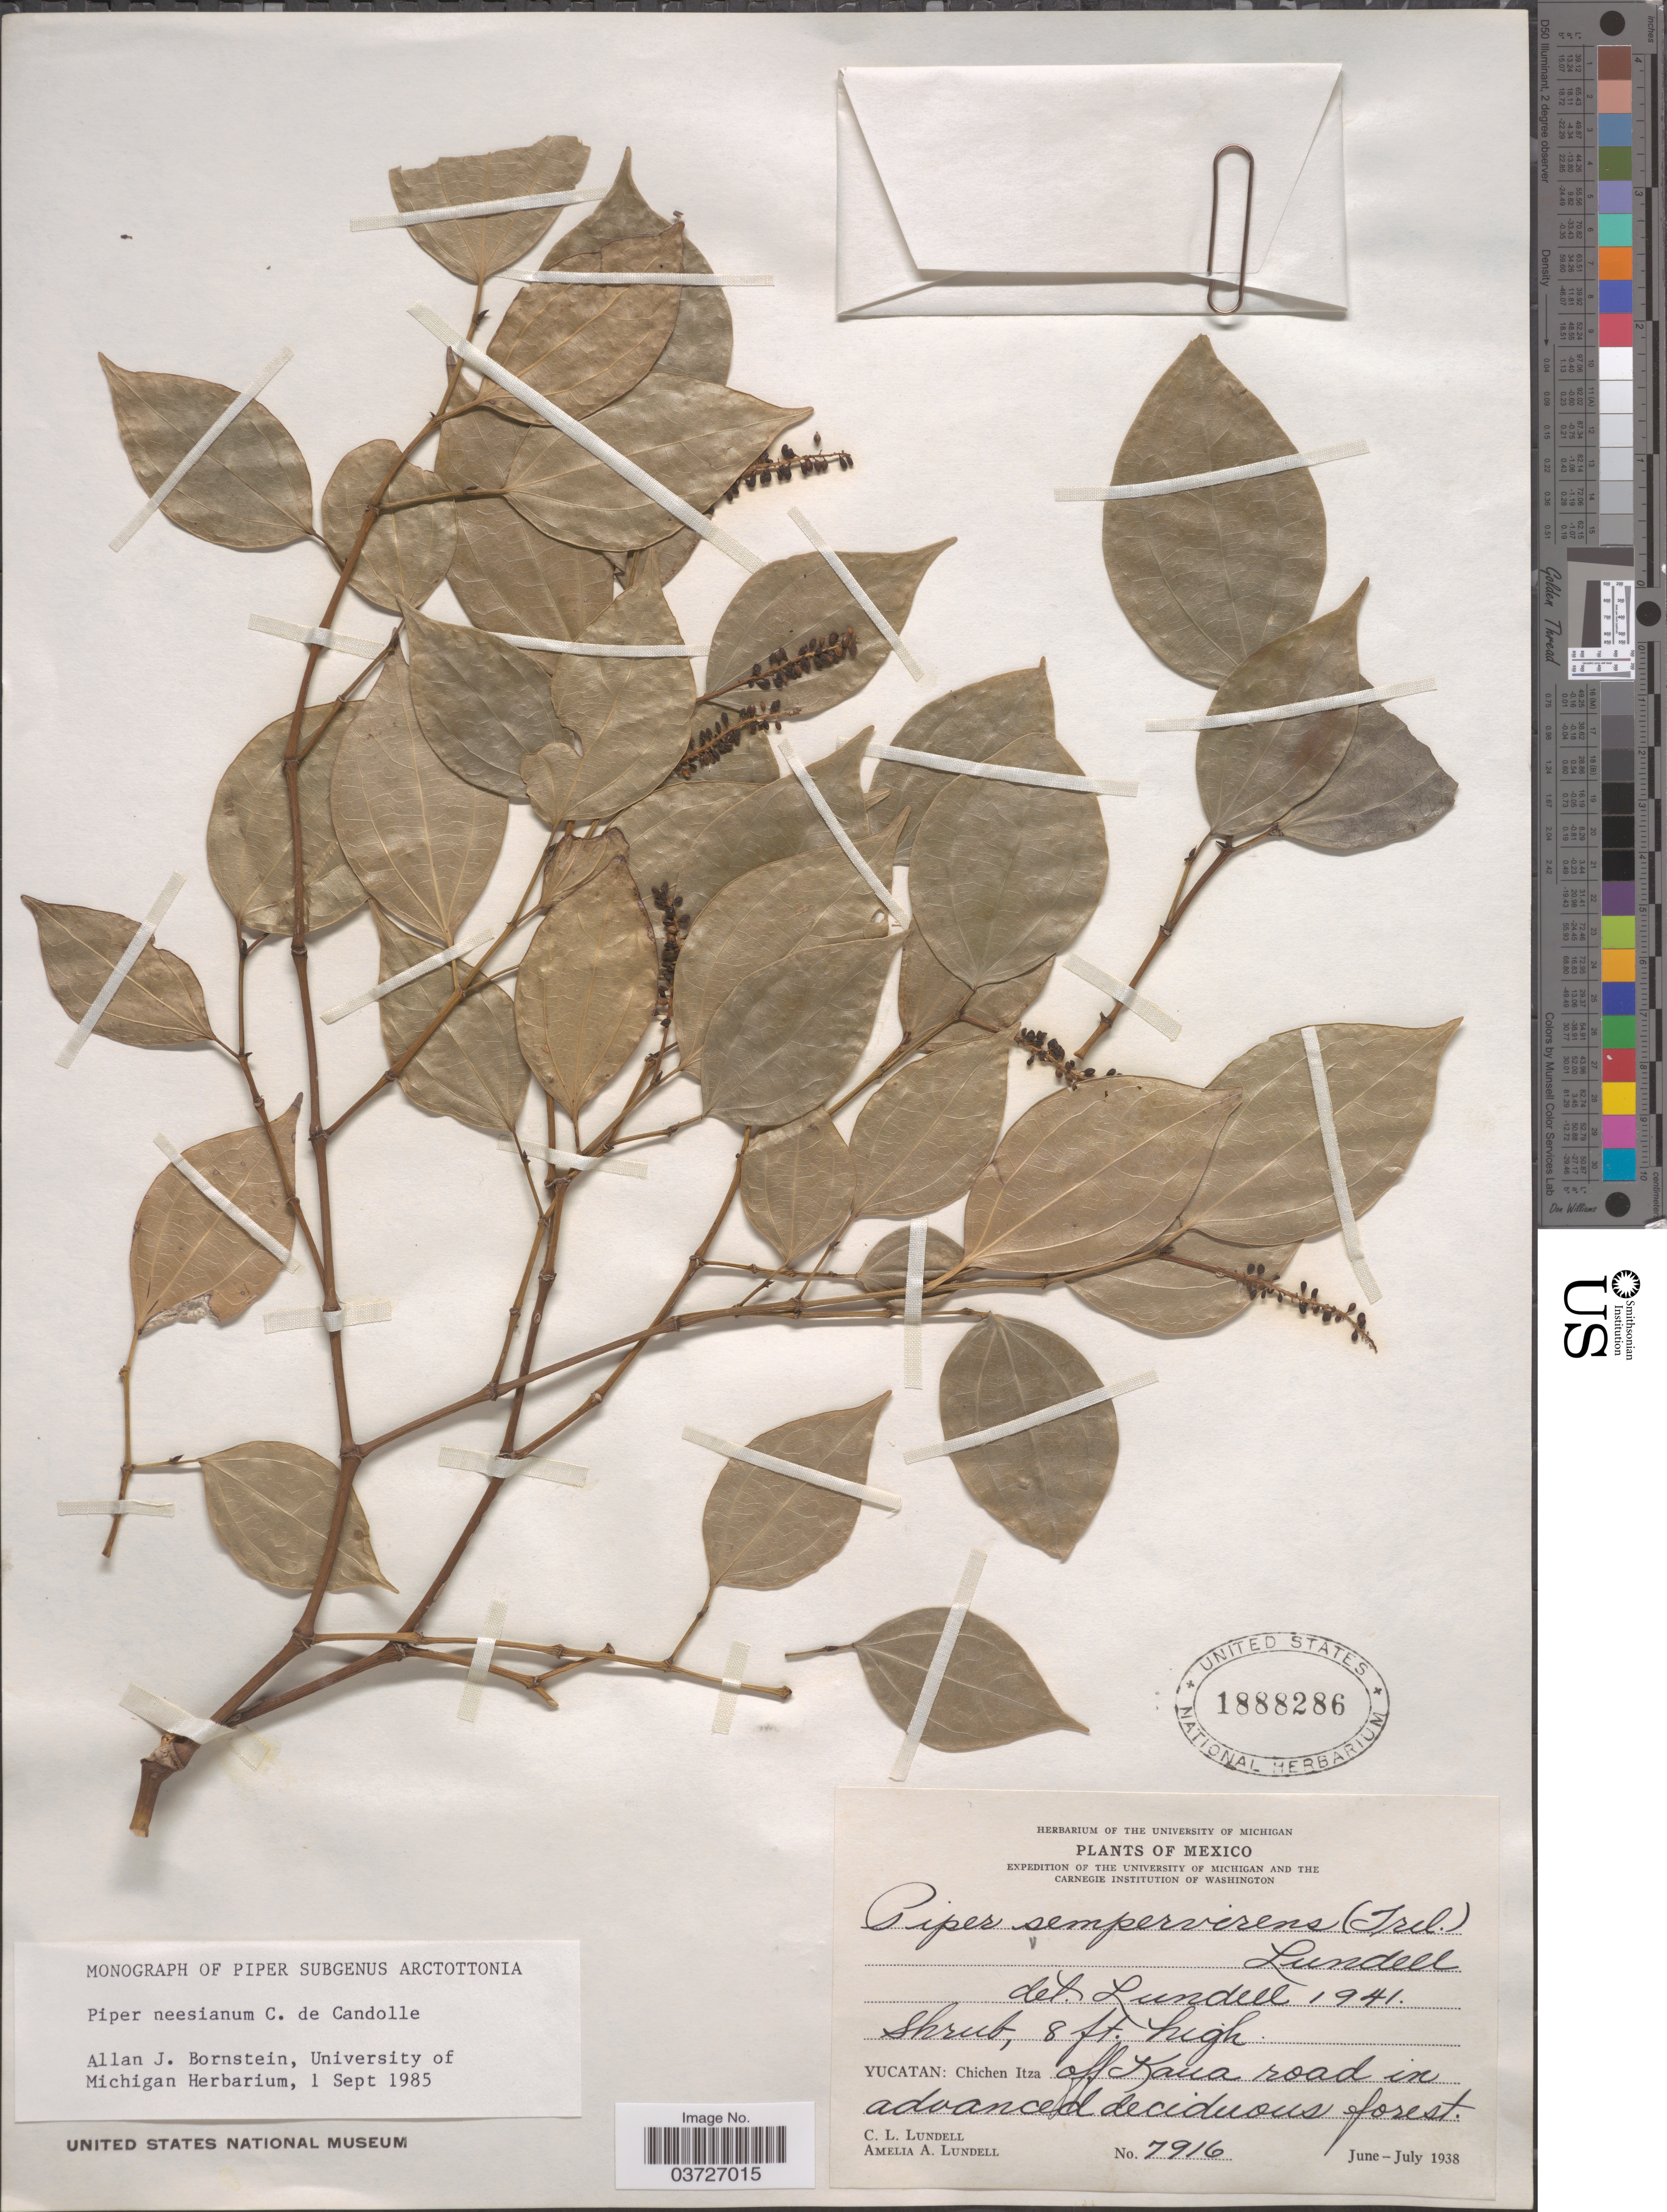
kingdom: Plantae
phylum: Tracheophyta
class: Magnoliopsida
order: Piperales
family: Piperaceae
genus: Piper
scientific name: Piper neesianum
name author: C. DC.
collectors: C. L. Lundell & A. A. Lundell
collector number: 7916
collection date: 1938-06/1938-07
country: Mexico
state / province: Yucatán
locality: Chichen Itza off Kaua road in advances deciduous forest.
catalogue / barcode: US 1888286